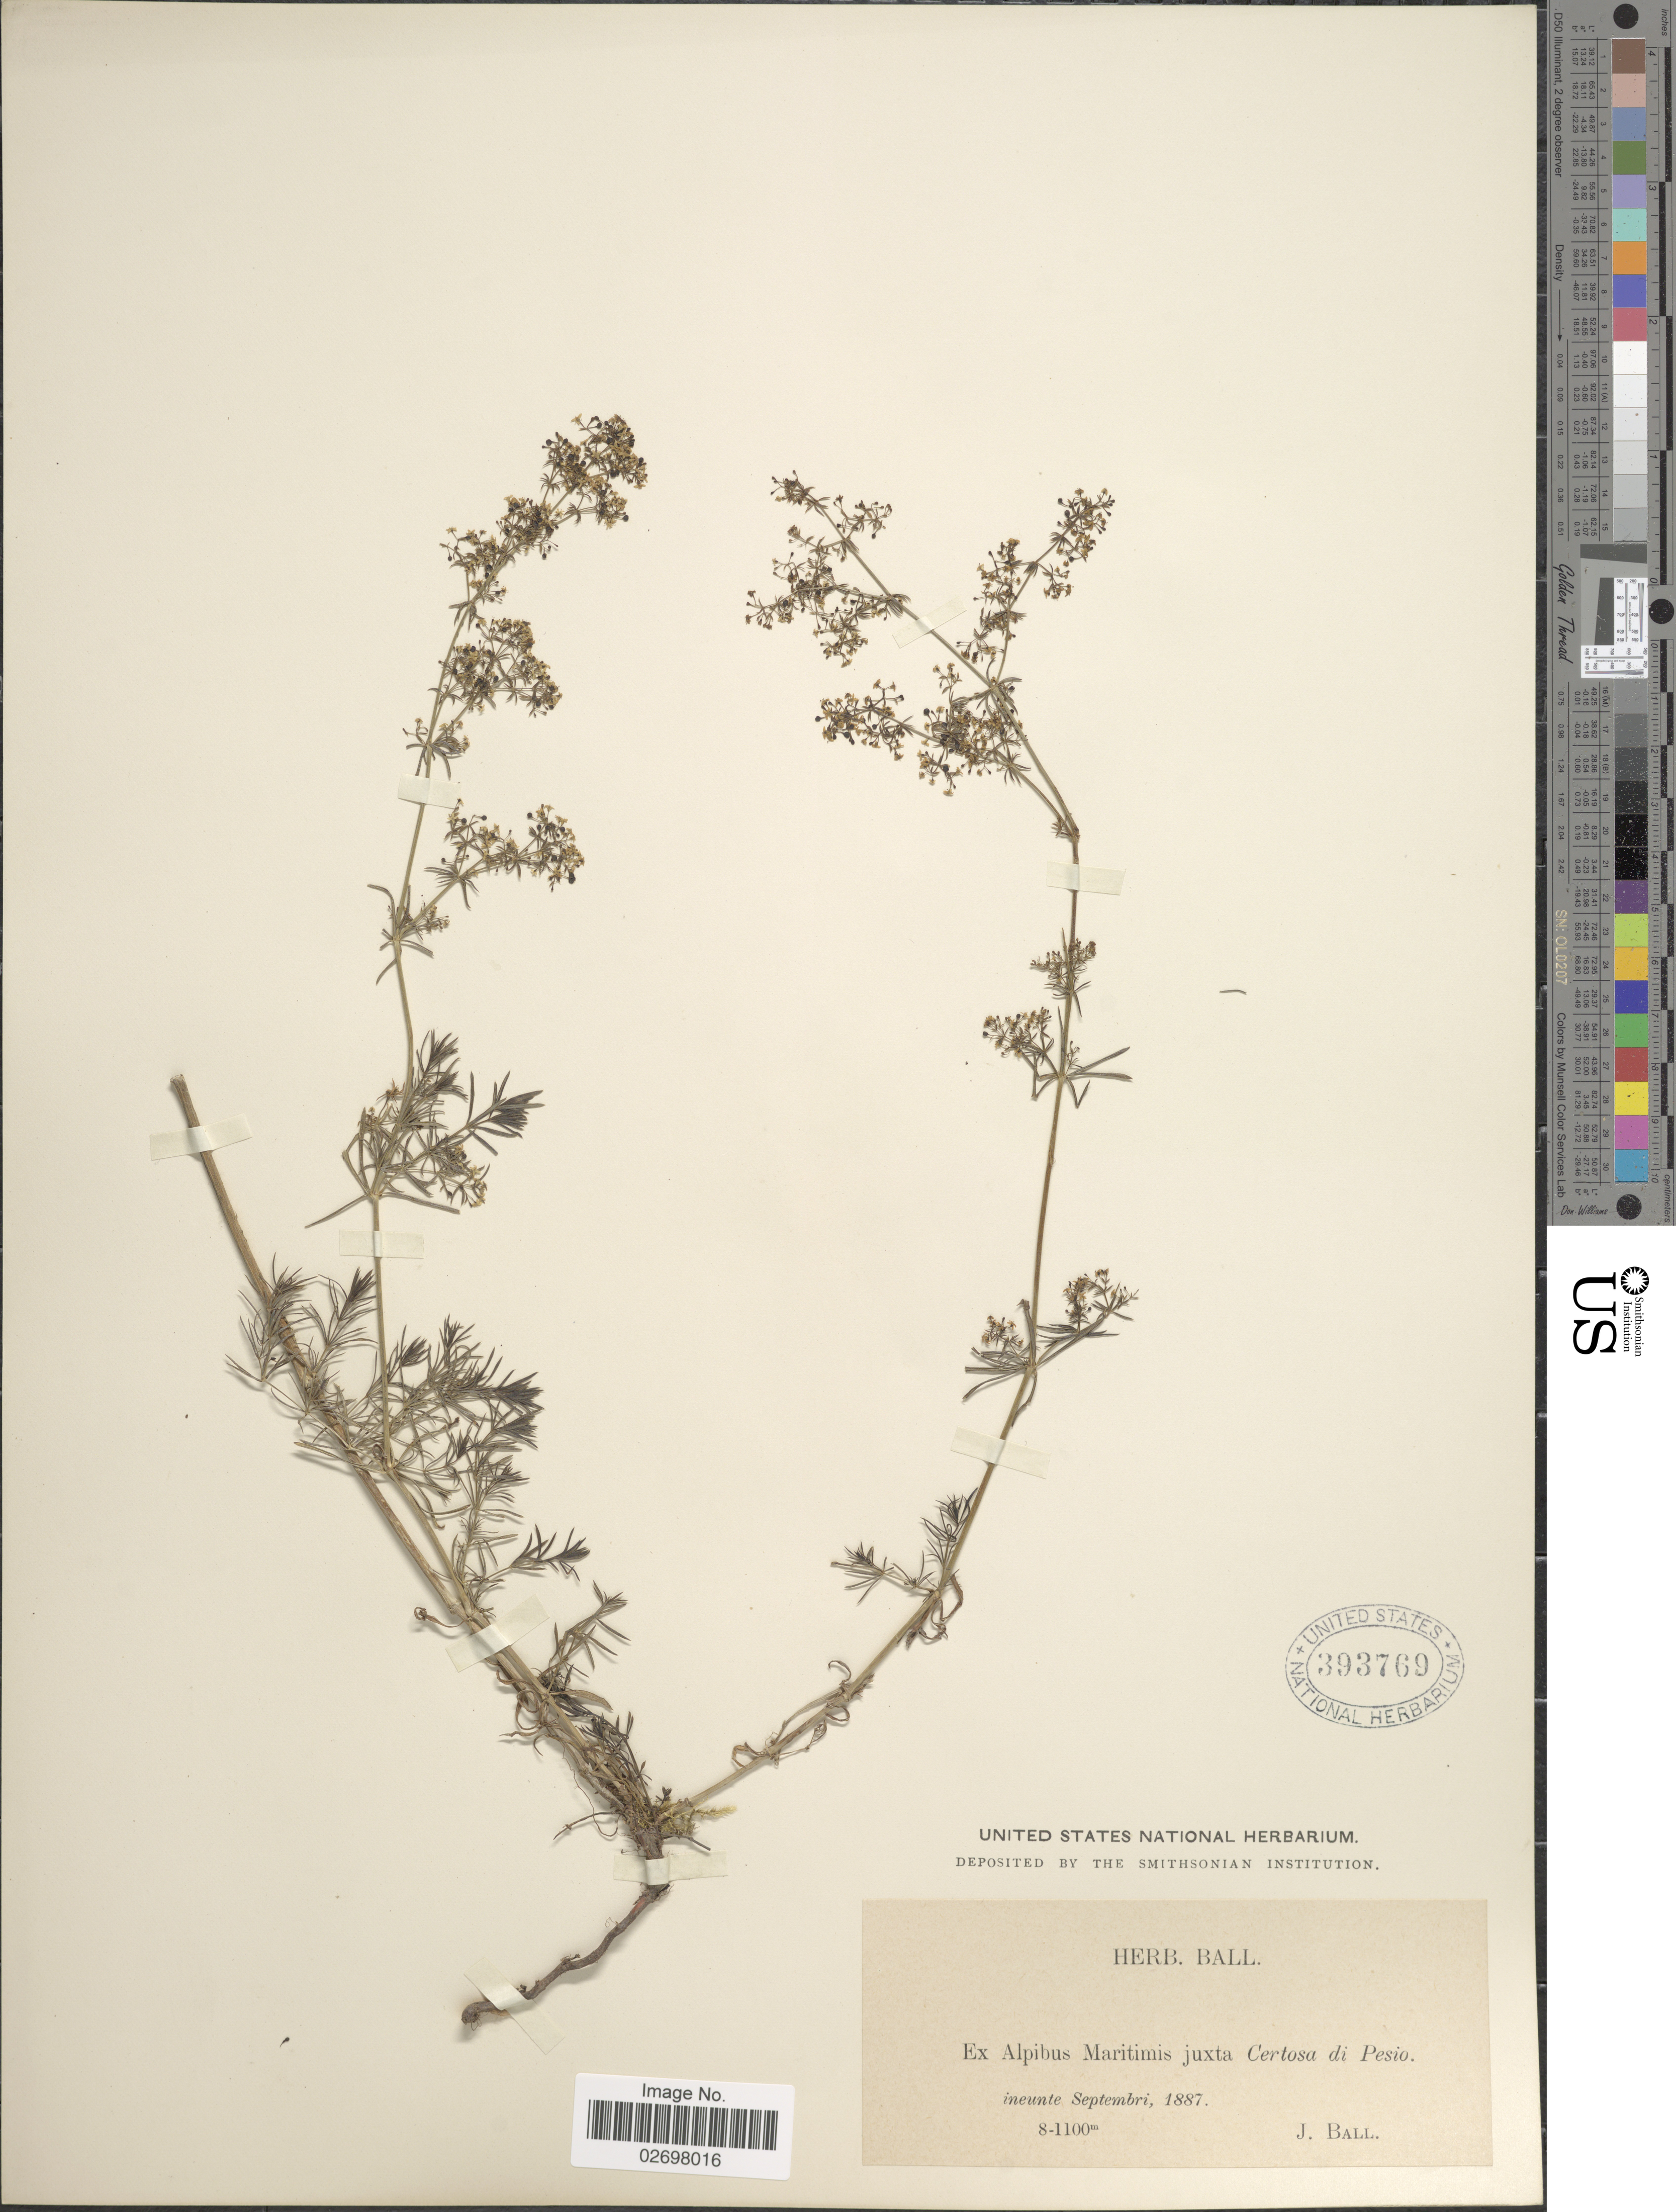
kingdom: Plantae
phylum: Tracheophyta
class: Magnoliopsida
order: Gentianales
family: Rubiaceae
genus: Galium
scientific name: Galium sp.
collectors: J. Ball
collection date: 1887-09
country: Italy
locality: Ex Alpibus Maritimis juxta Certosa do Pesio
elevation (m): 800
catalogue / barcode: US 393769